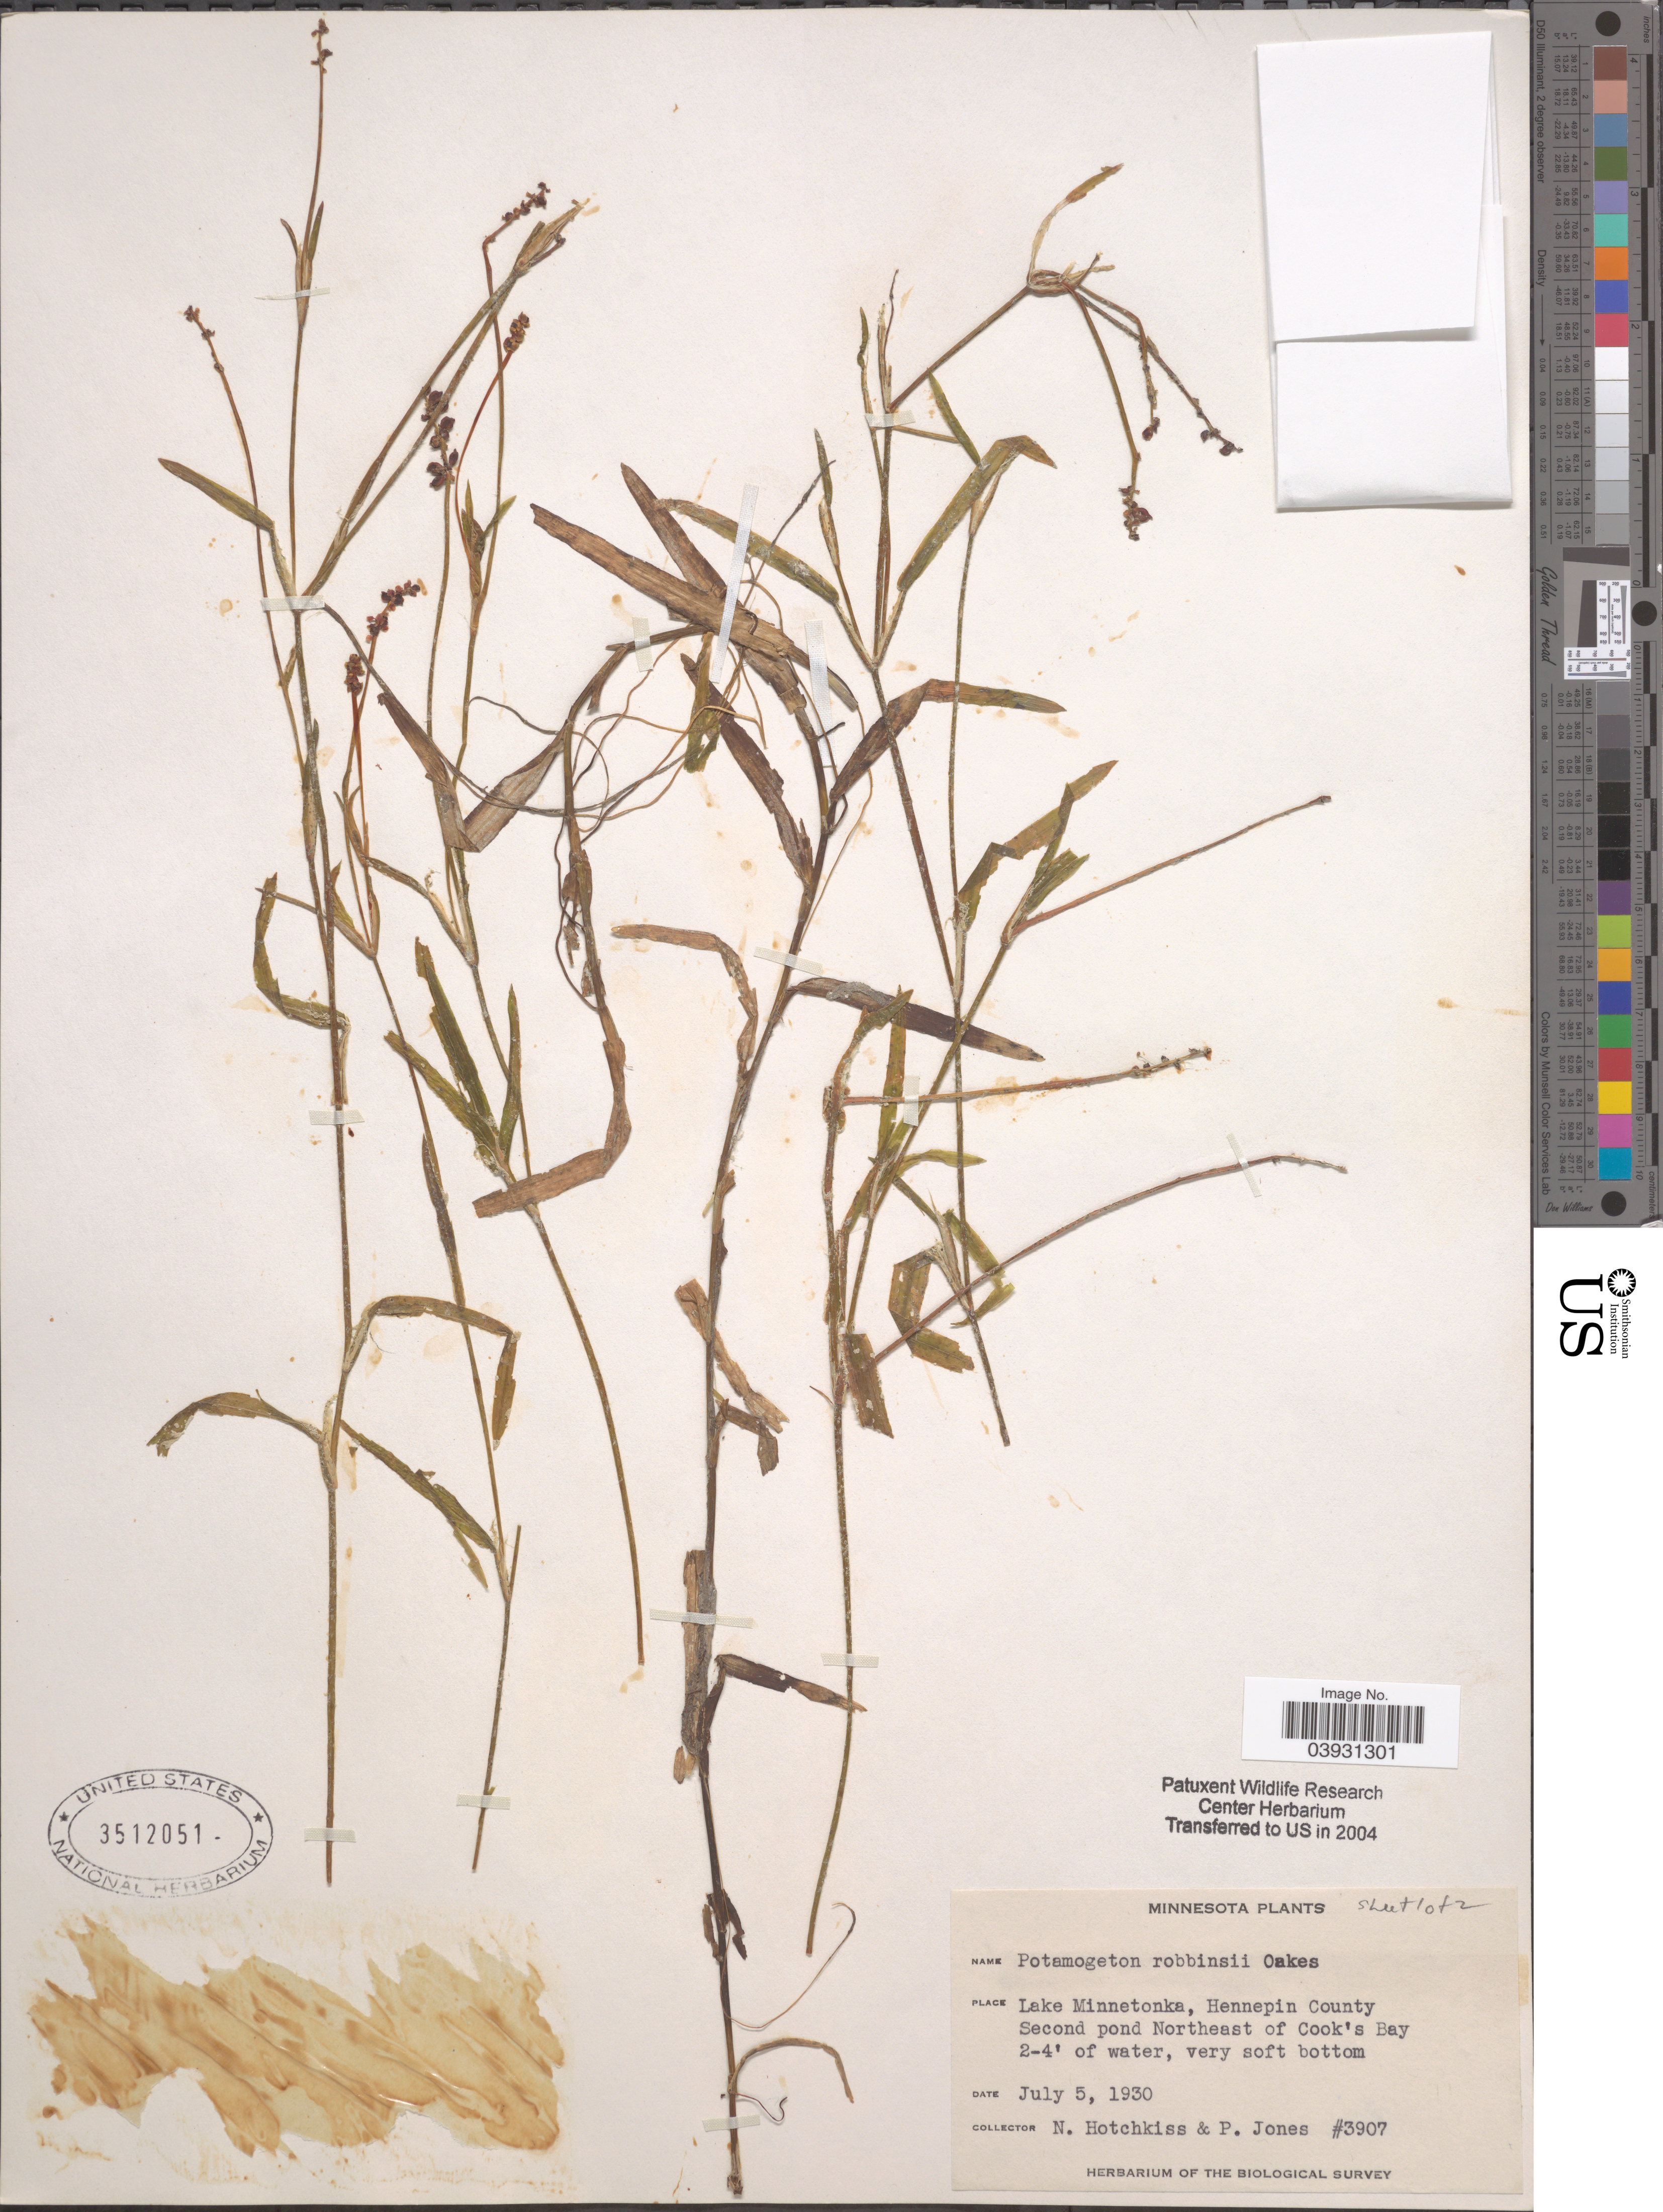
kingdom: Plantae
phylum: Tracheophyta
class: Liliopsida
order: Alismatales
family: Potamogetonaceae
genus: Potamogeton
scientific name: Potamogeton robbinsii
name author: Oakes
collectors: N. Hotchkiss & P. Jones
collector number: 3907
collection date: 1930-07-05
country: United States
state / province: Minnesota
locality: Lake Minnetonka, Hennepin County. Second pond Northeast of Cook's Bay.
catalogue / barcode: US 3512051